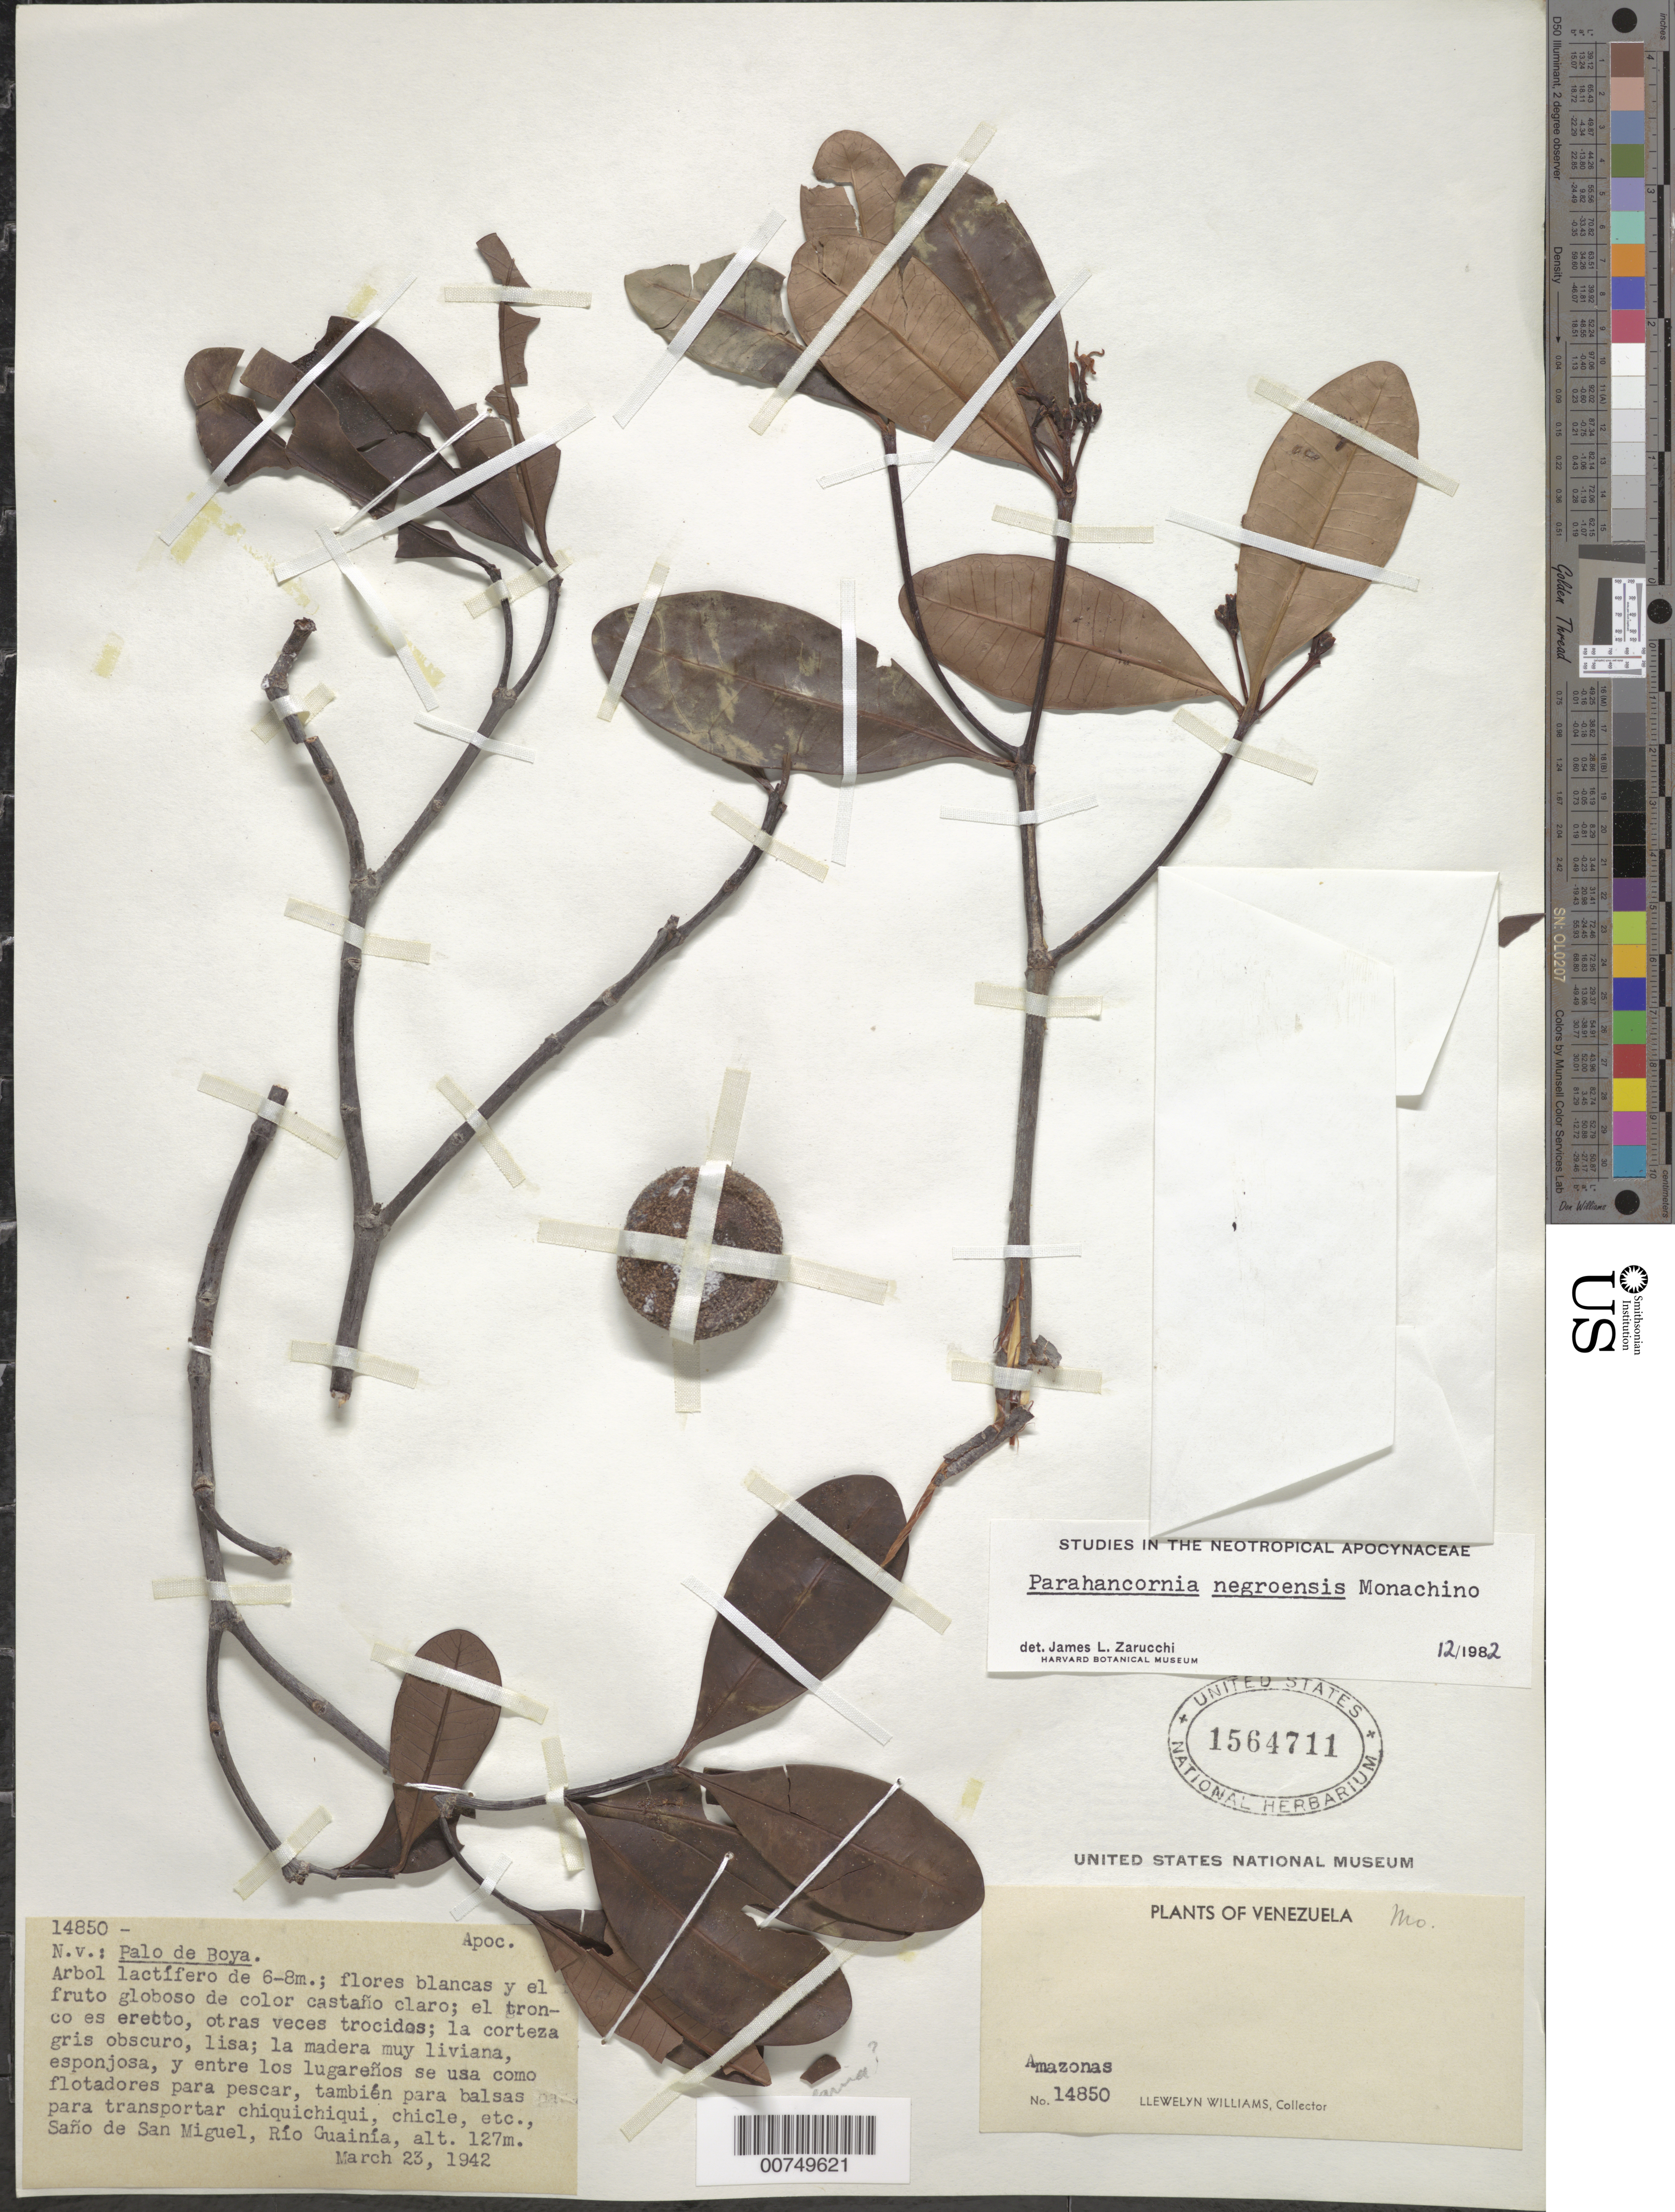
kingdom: Plantae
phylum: Tracheophyta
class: Magnoliopsida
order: Gentianales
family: Apocynaceae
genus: Parahancornia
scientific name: Parahancornia negroensis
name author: Monach.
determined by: Zarucchi, J. L.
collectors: Ll. Williams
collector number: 14850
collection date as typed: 23-Mar-42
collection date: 1942-03-23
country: Venezuela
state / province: Amazonas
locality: Caño San Miguel, Río Guainía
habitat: Entre los lugarenos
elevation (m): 127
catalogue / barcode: US 1564711